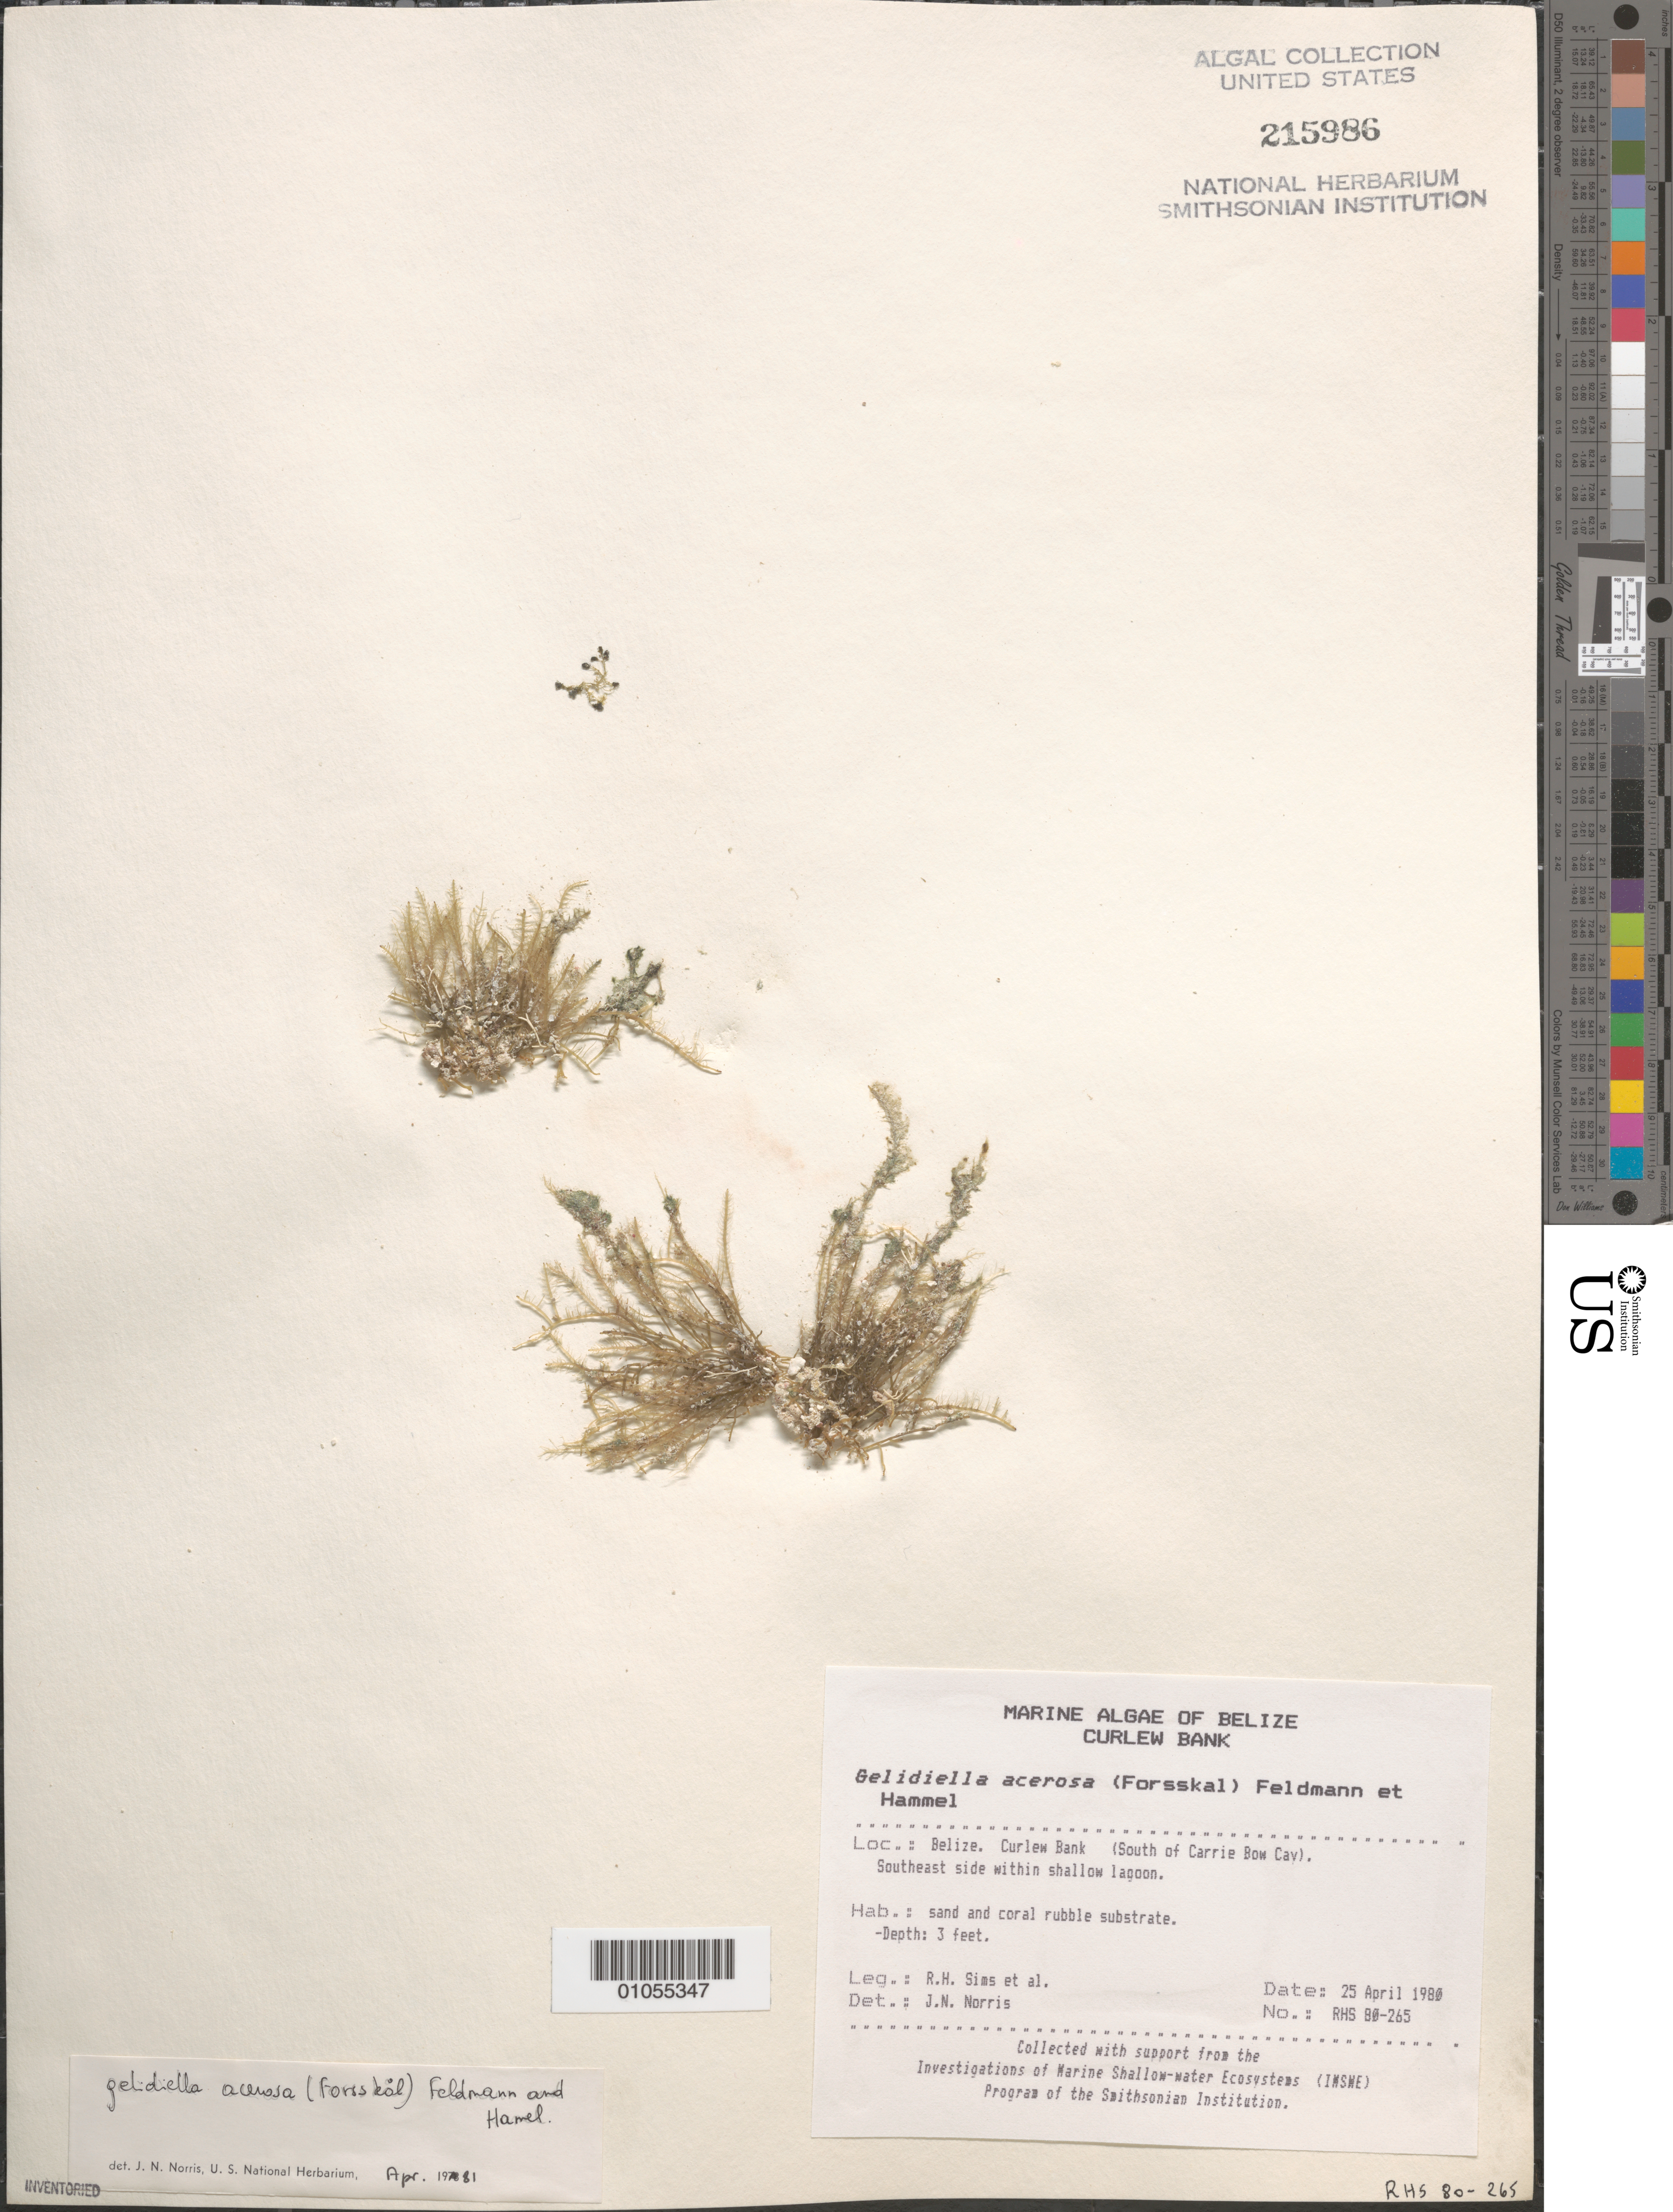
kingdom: Plantae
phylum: Rhodophyta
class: Florideophyceae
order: Gelidiales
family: Gelidiellaceae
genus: Gelidiella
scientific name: Gelidiella acerosa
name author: (Forssk.) Feldmann & G. Hamel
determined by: Norris, James N.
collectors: R. H. Sims & et al.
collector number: RHS 80-265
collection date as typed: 25 Apr 1980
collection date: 1980-04-25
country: Belize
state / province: Stann Creek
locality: Curlew Bank, south of Carrie Bow Cay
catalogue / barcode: US 215986